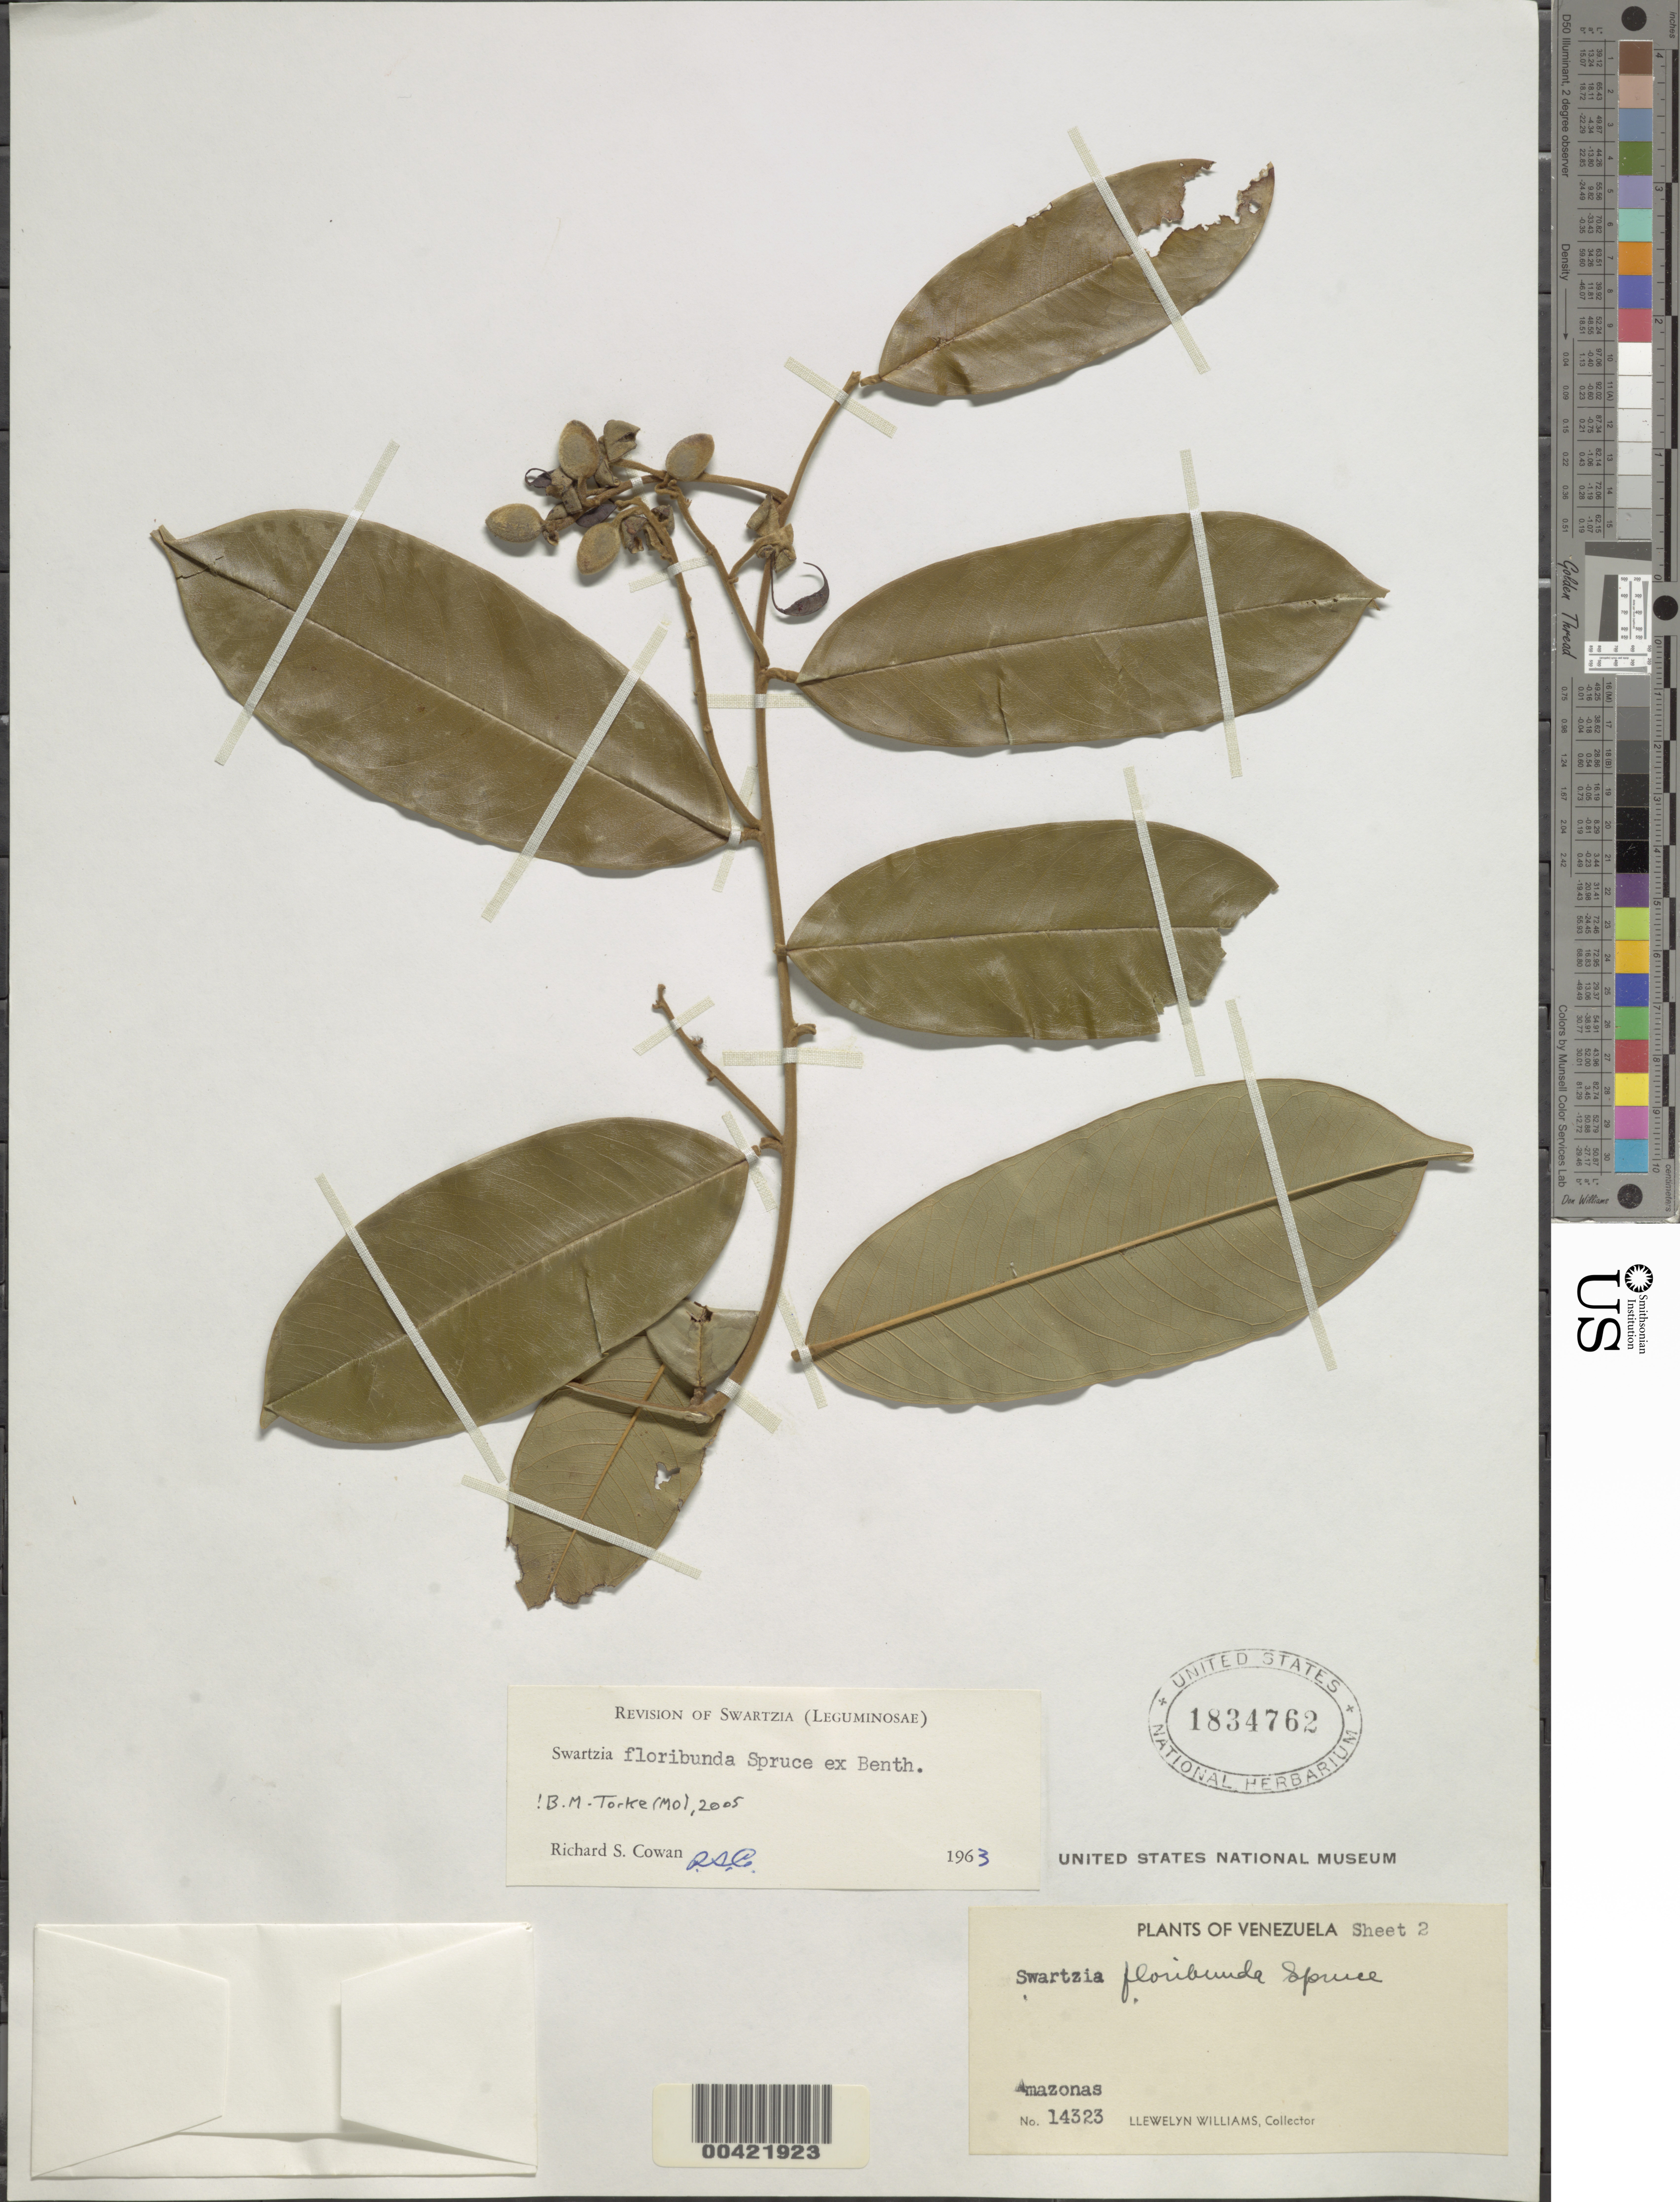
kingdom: Plantae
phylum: Tracheophyta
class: Magnoliopsida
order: Fabales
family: Fabaceae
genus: Swartzia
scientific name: Swartzia floribunda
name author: Spruce ex Benth.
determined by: Cowan, R. S.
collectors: Ll. Williams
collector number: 14323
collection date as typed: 13 Feb 1942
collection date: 1942-02-13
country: Venezuela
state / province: Amazonas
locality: Rio guainia; malezas de maroa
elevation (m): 127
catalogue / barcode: US 1834762